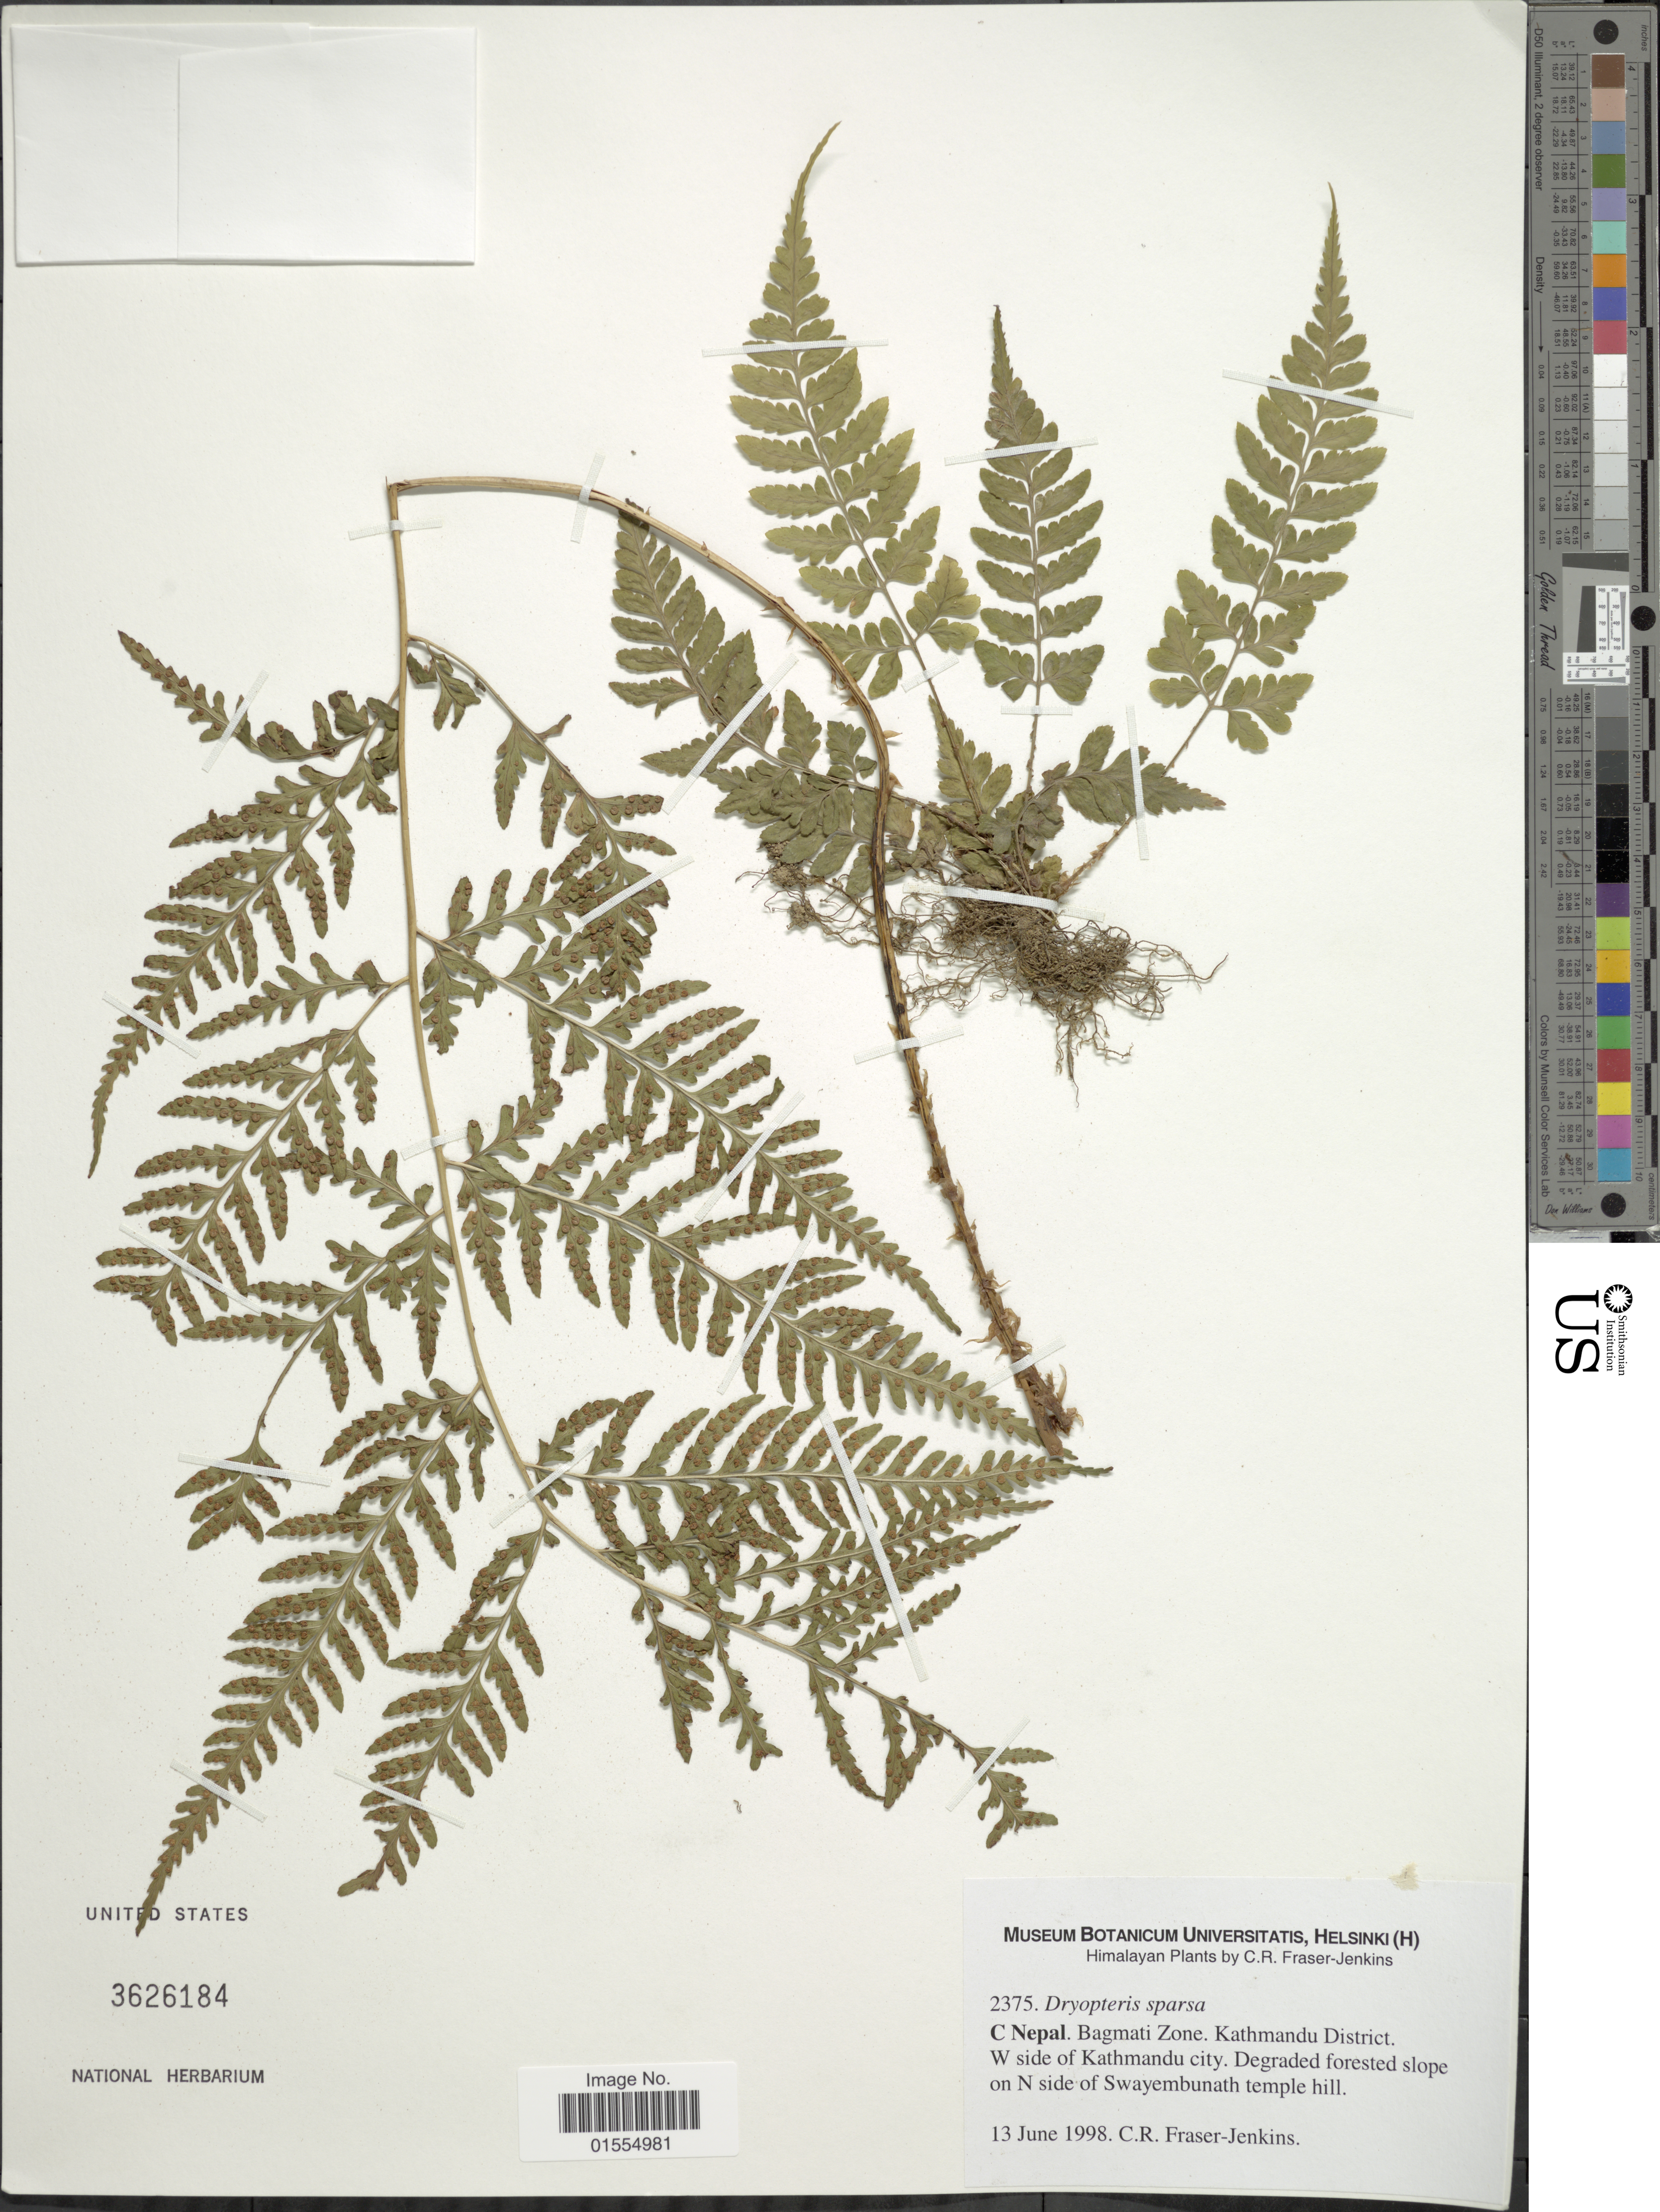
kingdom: Plantae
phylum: Tracheophyta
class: Polypodiopsida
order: Polypodiales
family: Dryopteridaceae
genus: Dryopteris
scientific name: Dryopteris sparsa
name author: (D. Don) Kuntze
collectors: C. R. Fraser-Jenkins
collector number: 2375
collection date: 1998-06-13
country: Nepal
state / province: Bagmati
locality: C. Nepal, Bagmati zone, Kathmandu District, W side of Kathmandu city, Degraded forested slope on N side of Swayembunath temple hill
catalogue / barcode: US 3626184